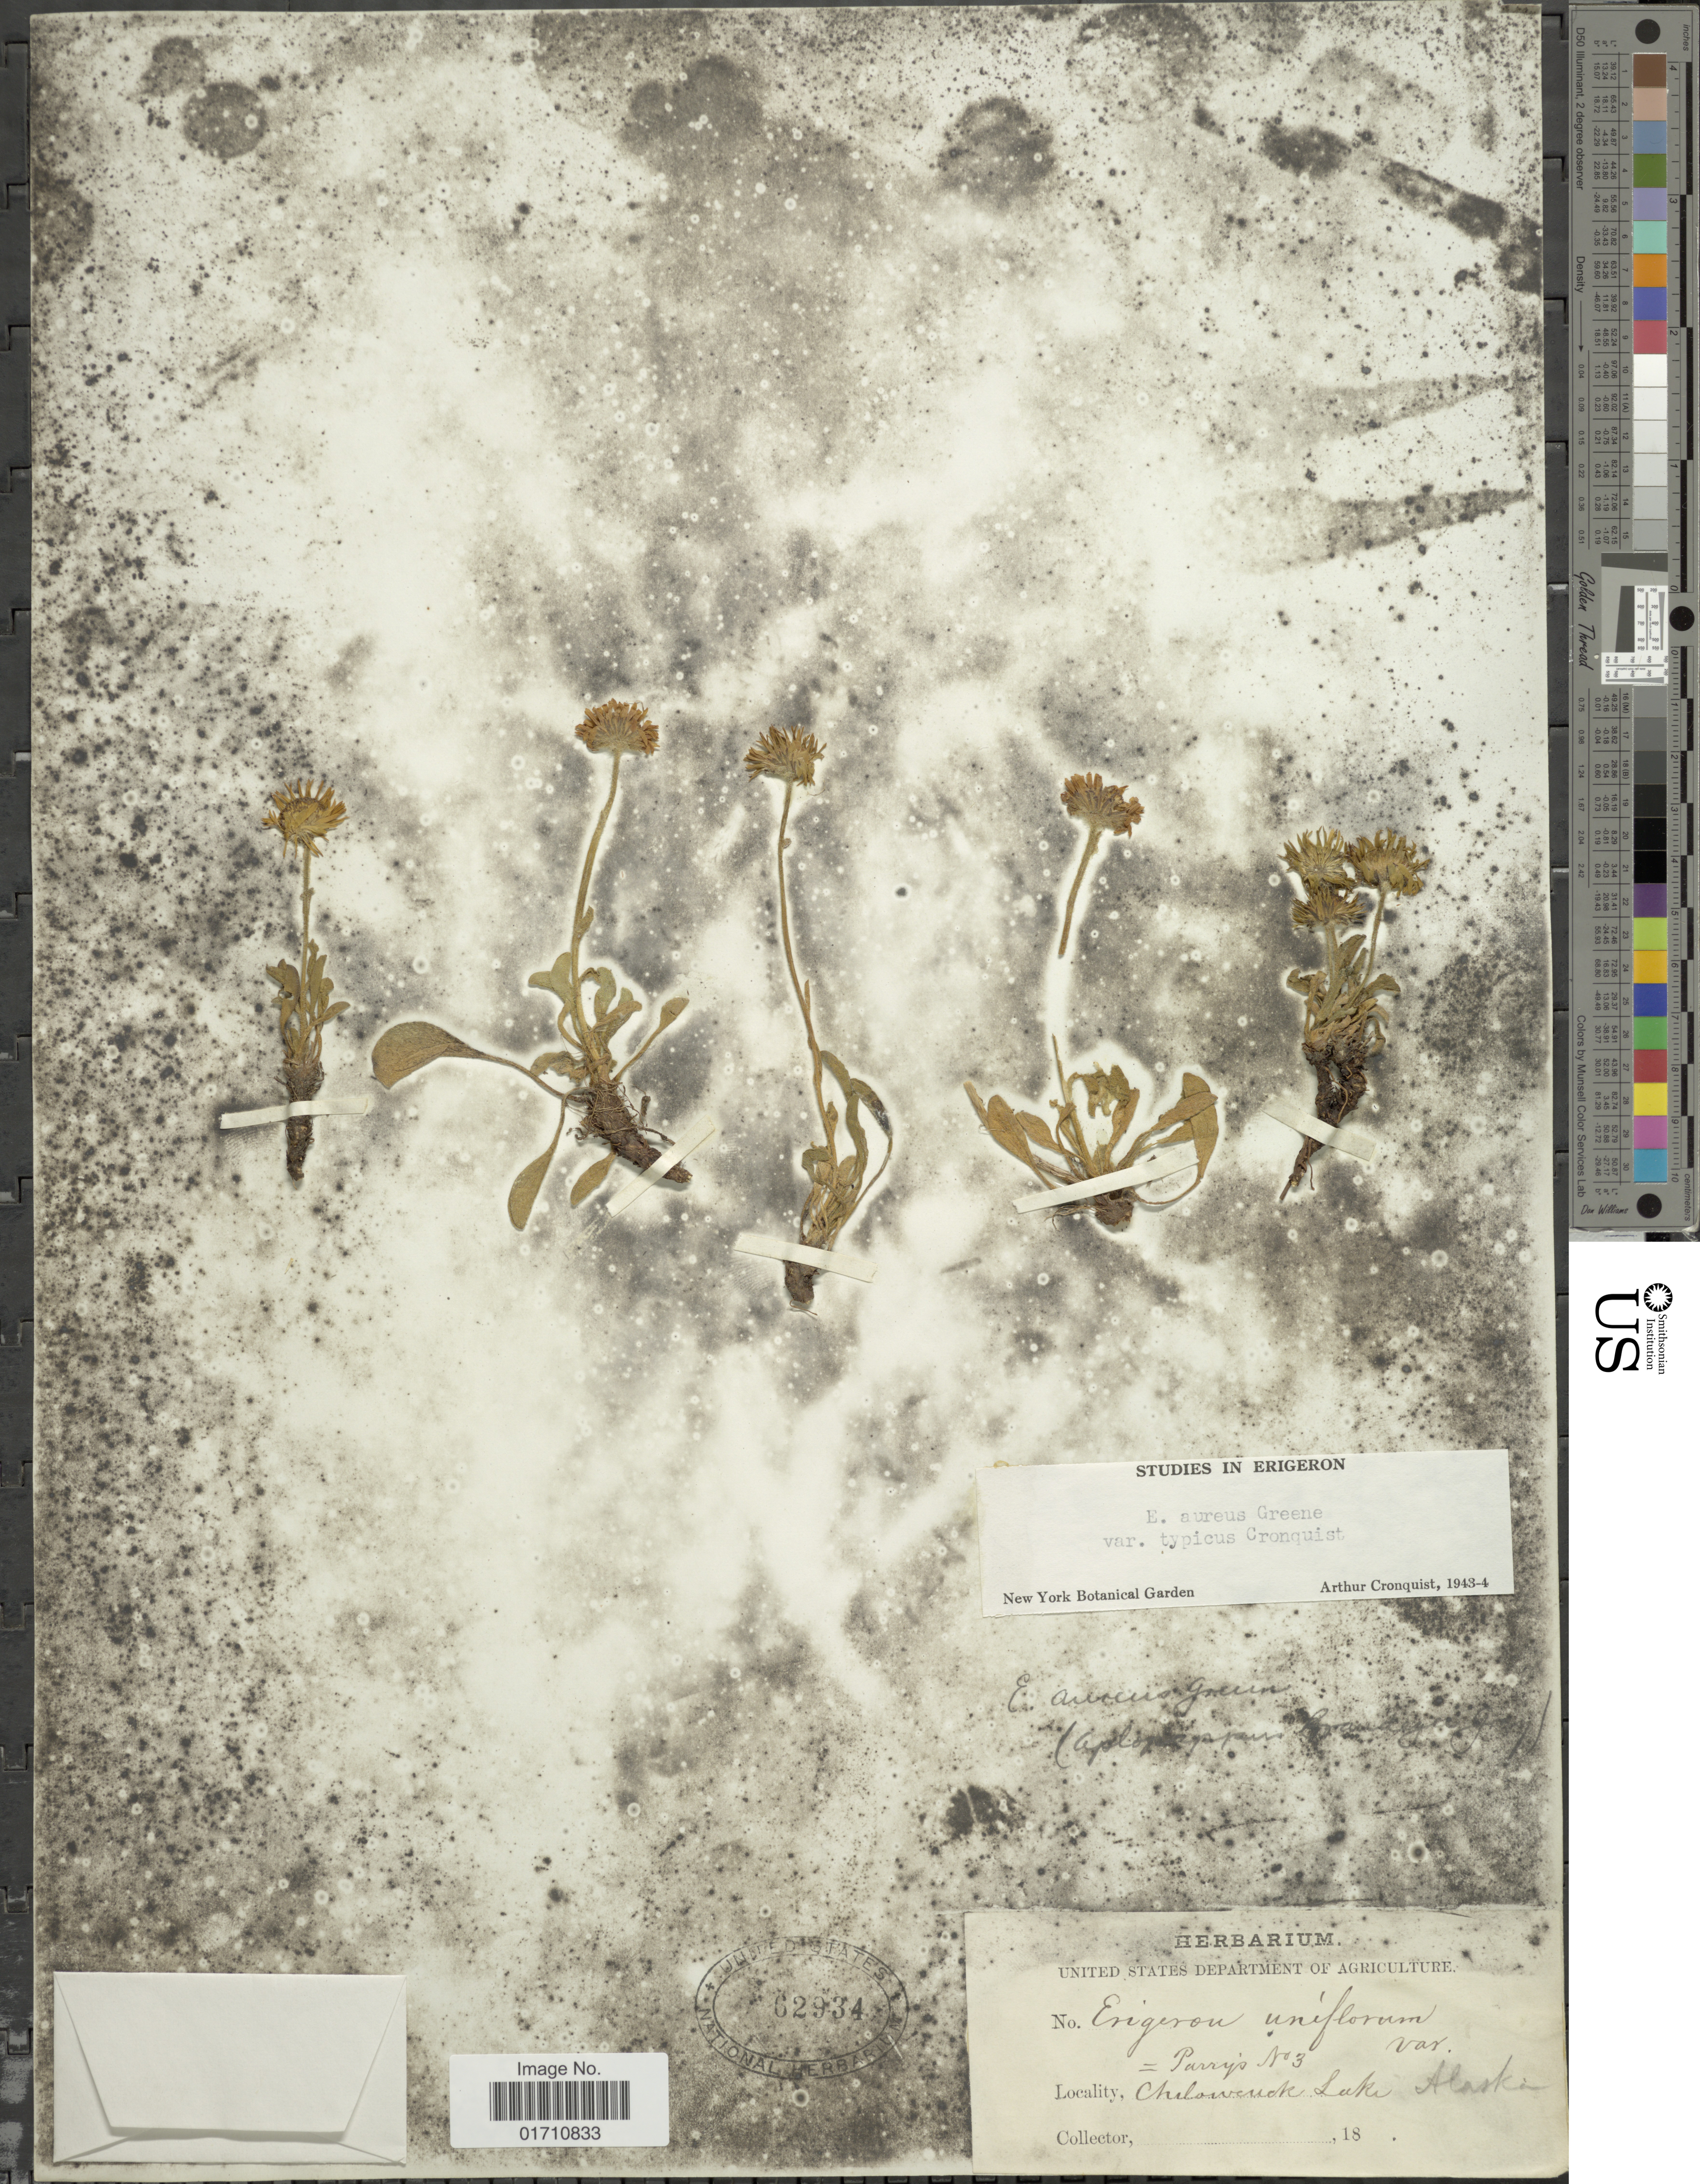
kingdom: Plantae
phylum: Tracheophyta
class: Magnoliopsida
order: Asterales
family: Asteraceae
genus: Erigeron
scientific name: Erigeron aureus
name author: Greene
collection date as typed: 18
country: United States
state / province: Alaska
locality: Chelowenck Lake [interpreted]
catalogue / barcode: US 62934